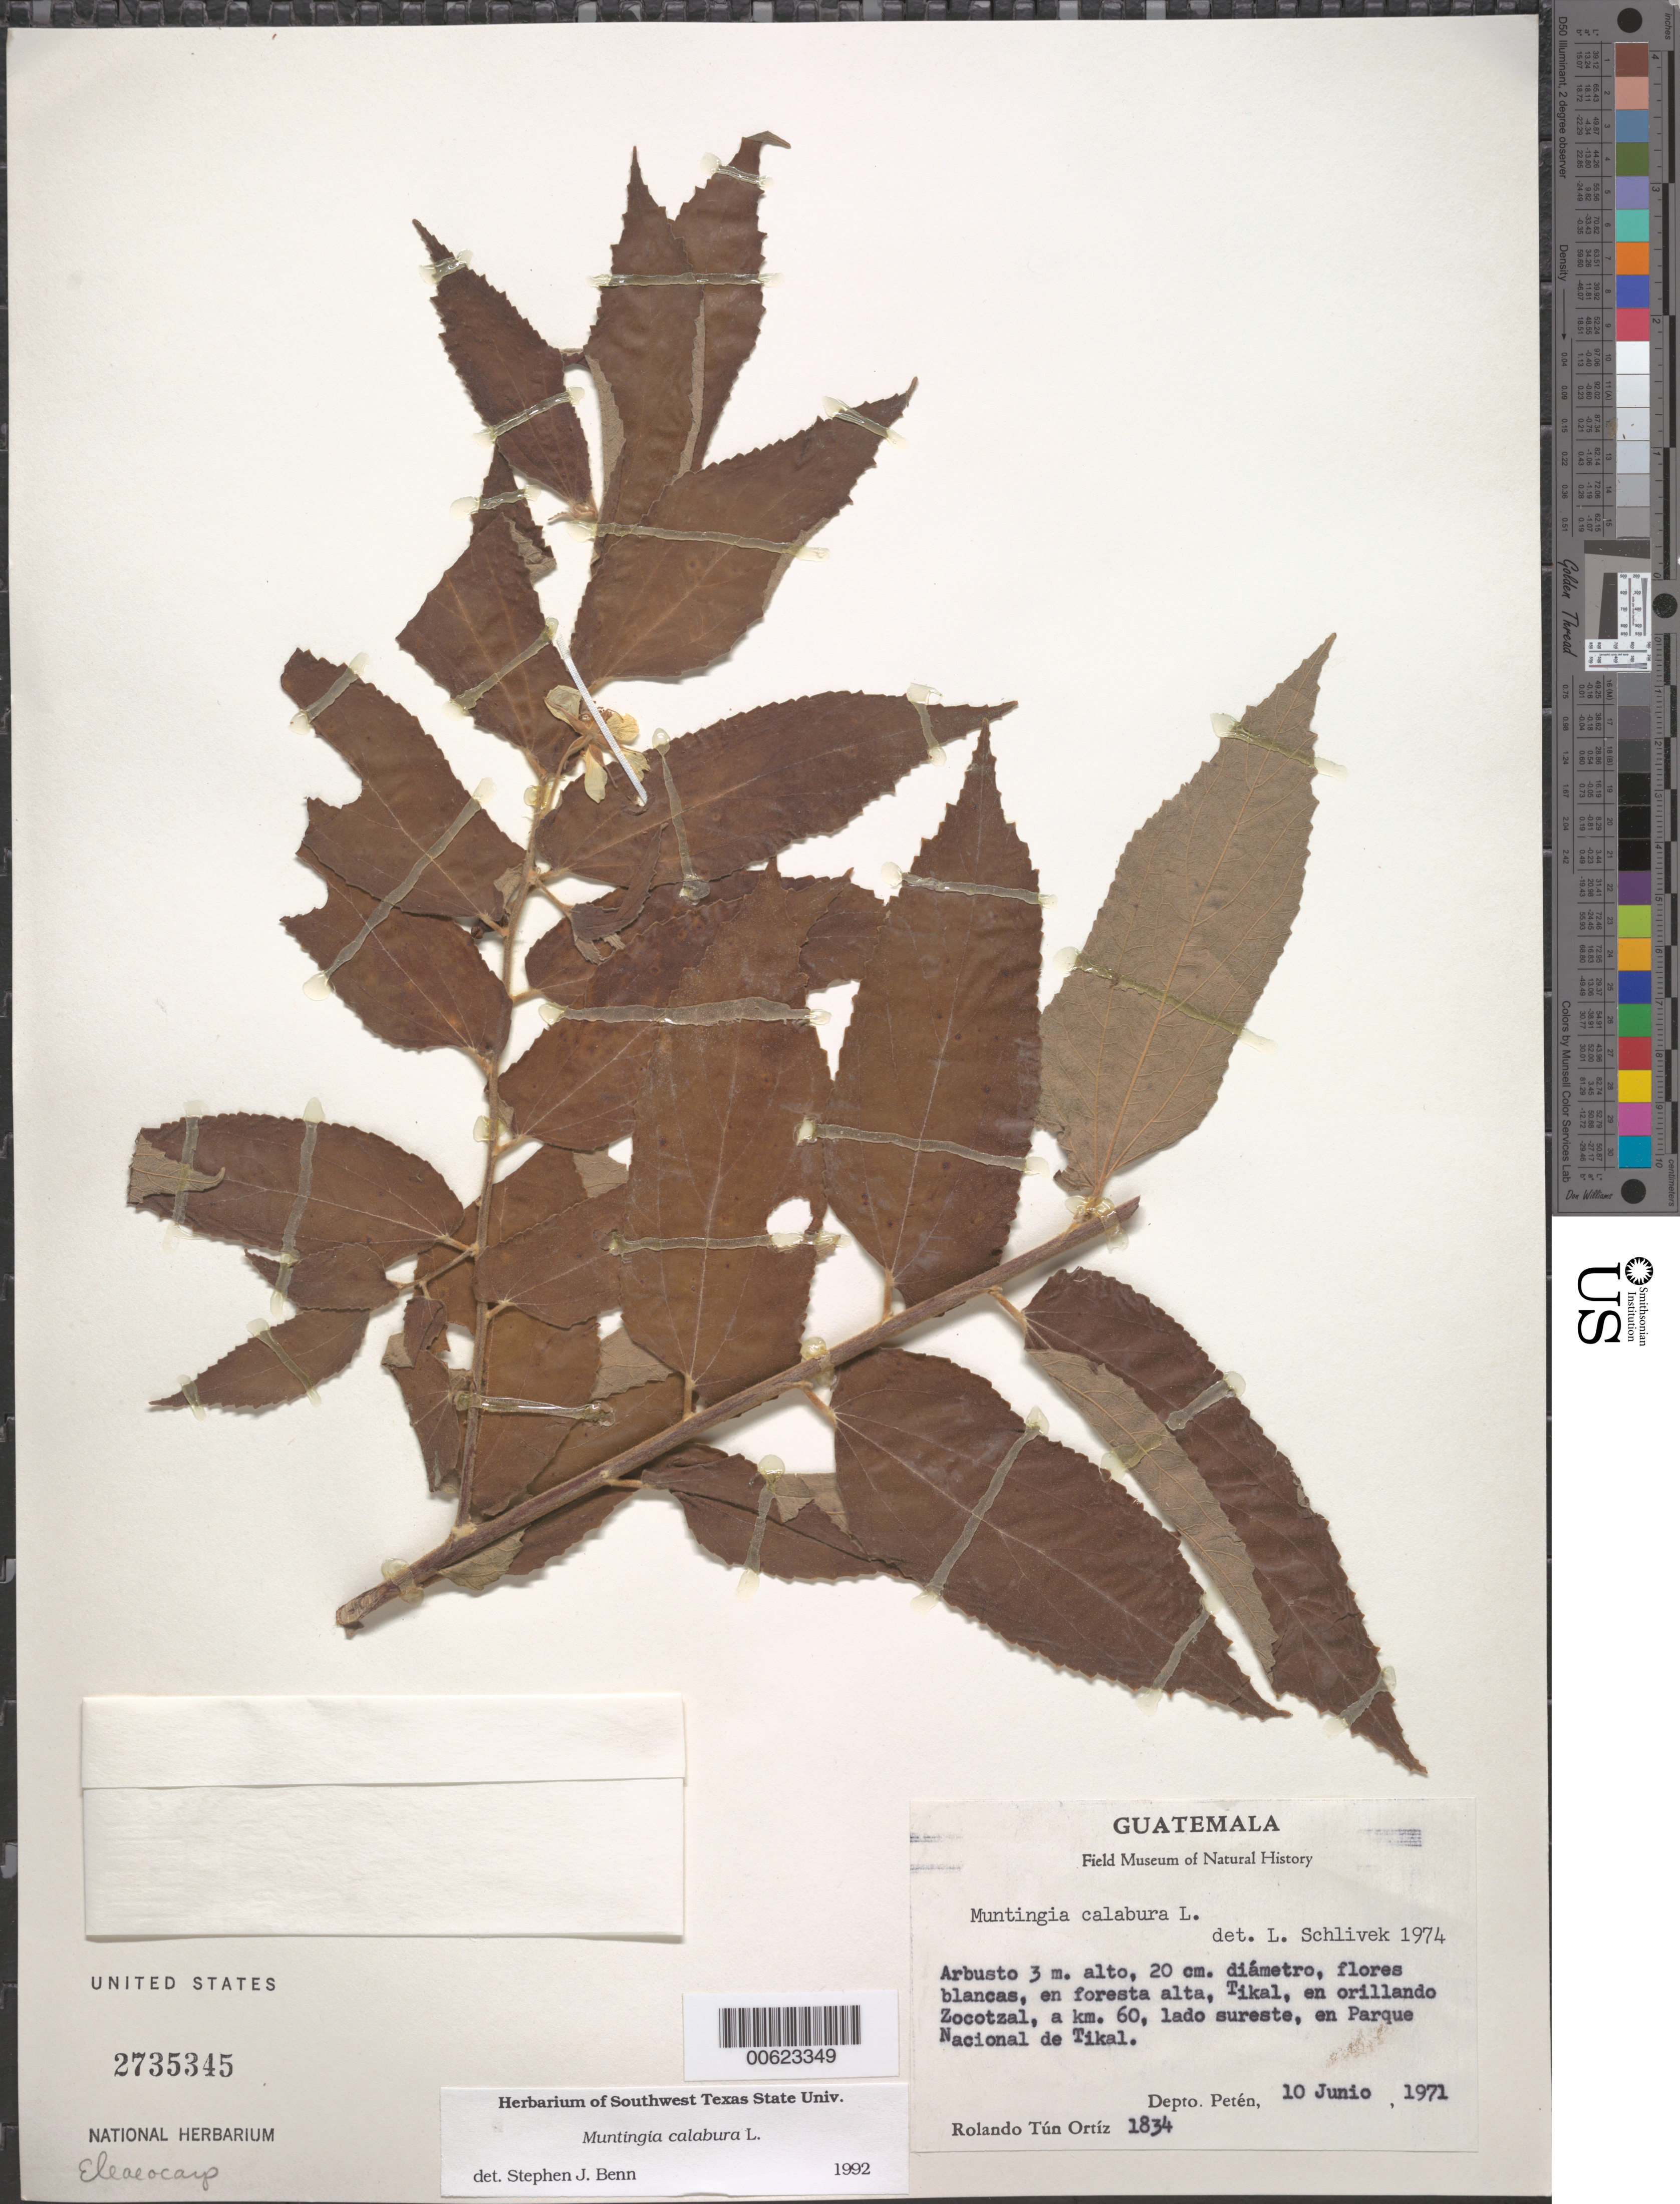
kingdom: Plantae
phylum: Tracheophyta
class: Magnoliopsida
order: Malvales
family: Muntingiaceae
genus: Muntingia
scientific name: Muntingia calabura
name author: L.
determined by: Benn, S. J.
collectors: R. Tún Ortiz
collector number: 1834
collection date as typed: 10 Jun 1971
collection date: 1971-06-10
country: Guatemala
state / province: El Petén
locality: Tikal, en orillando Zocotzal, a km 60, lado SE, en Parque Nacional de Tikal.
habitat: En foresta alta.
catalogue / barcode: US 2735345